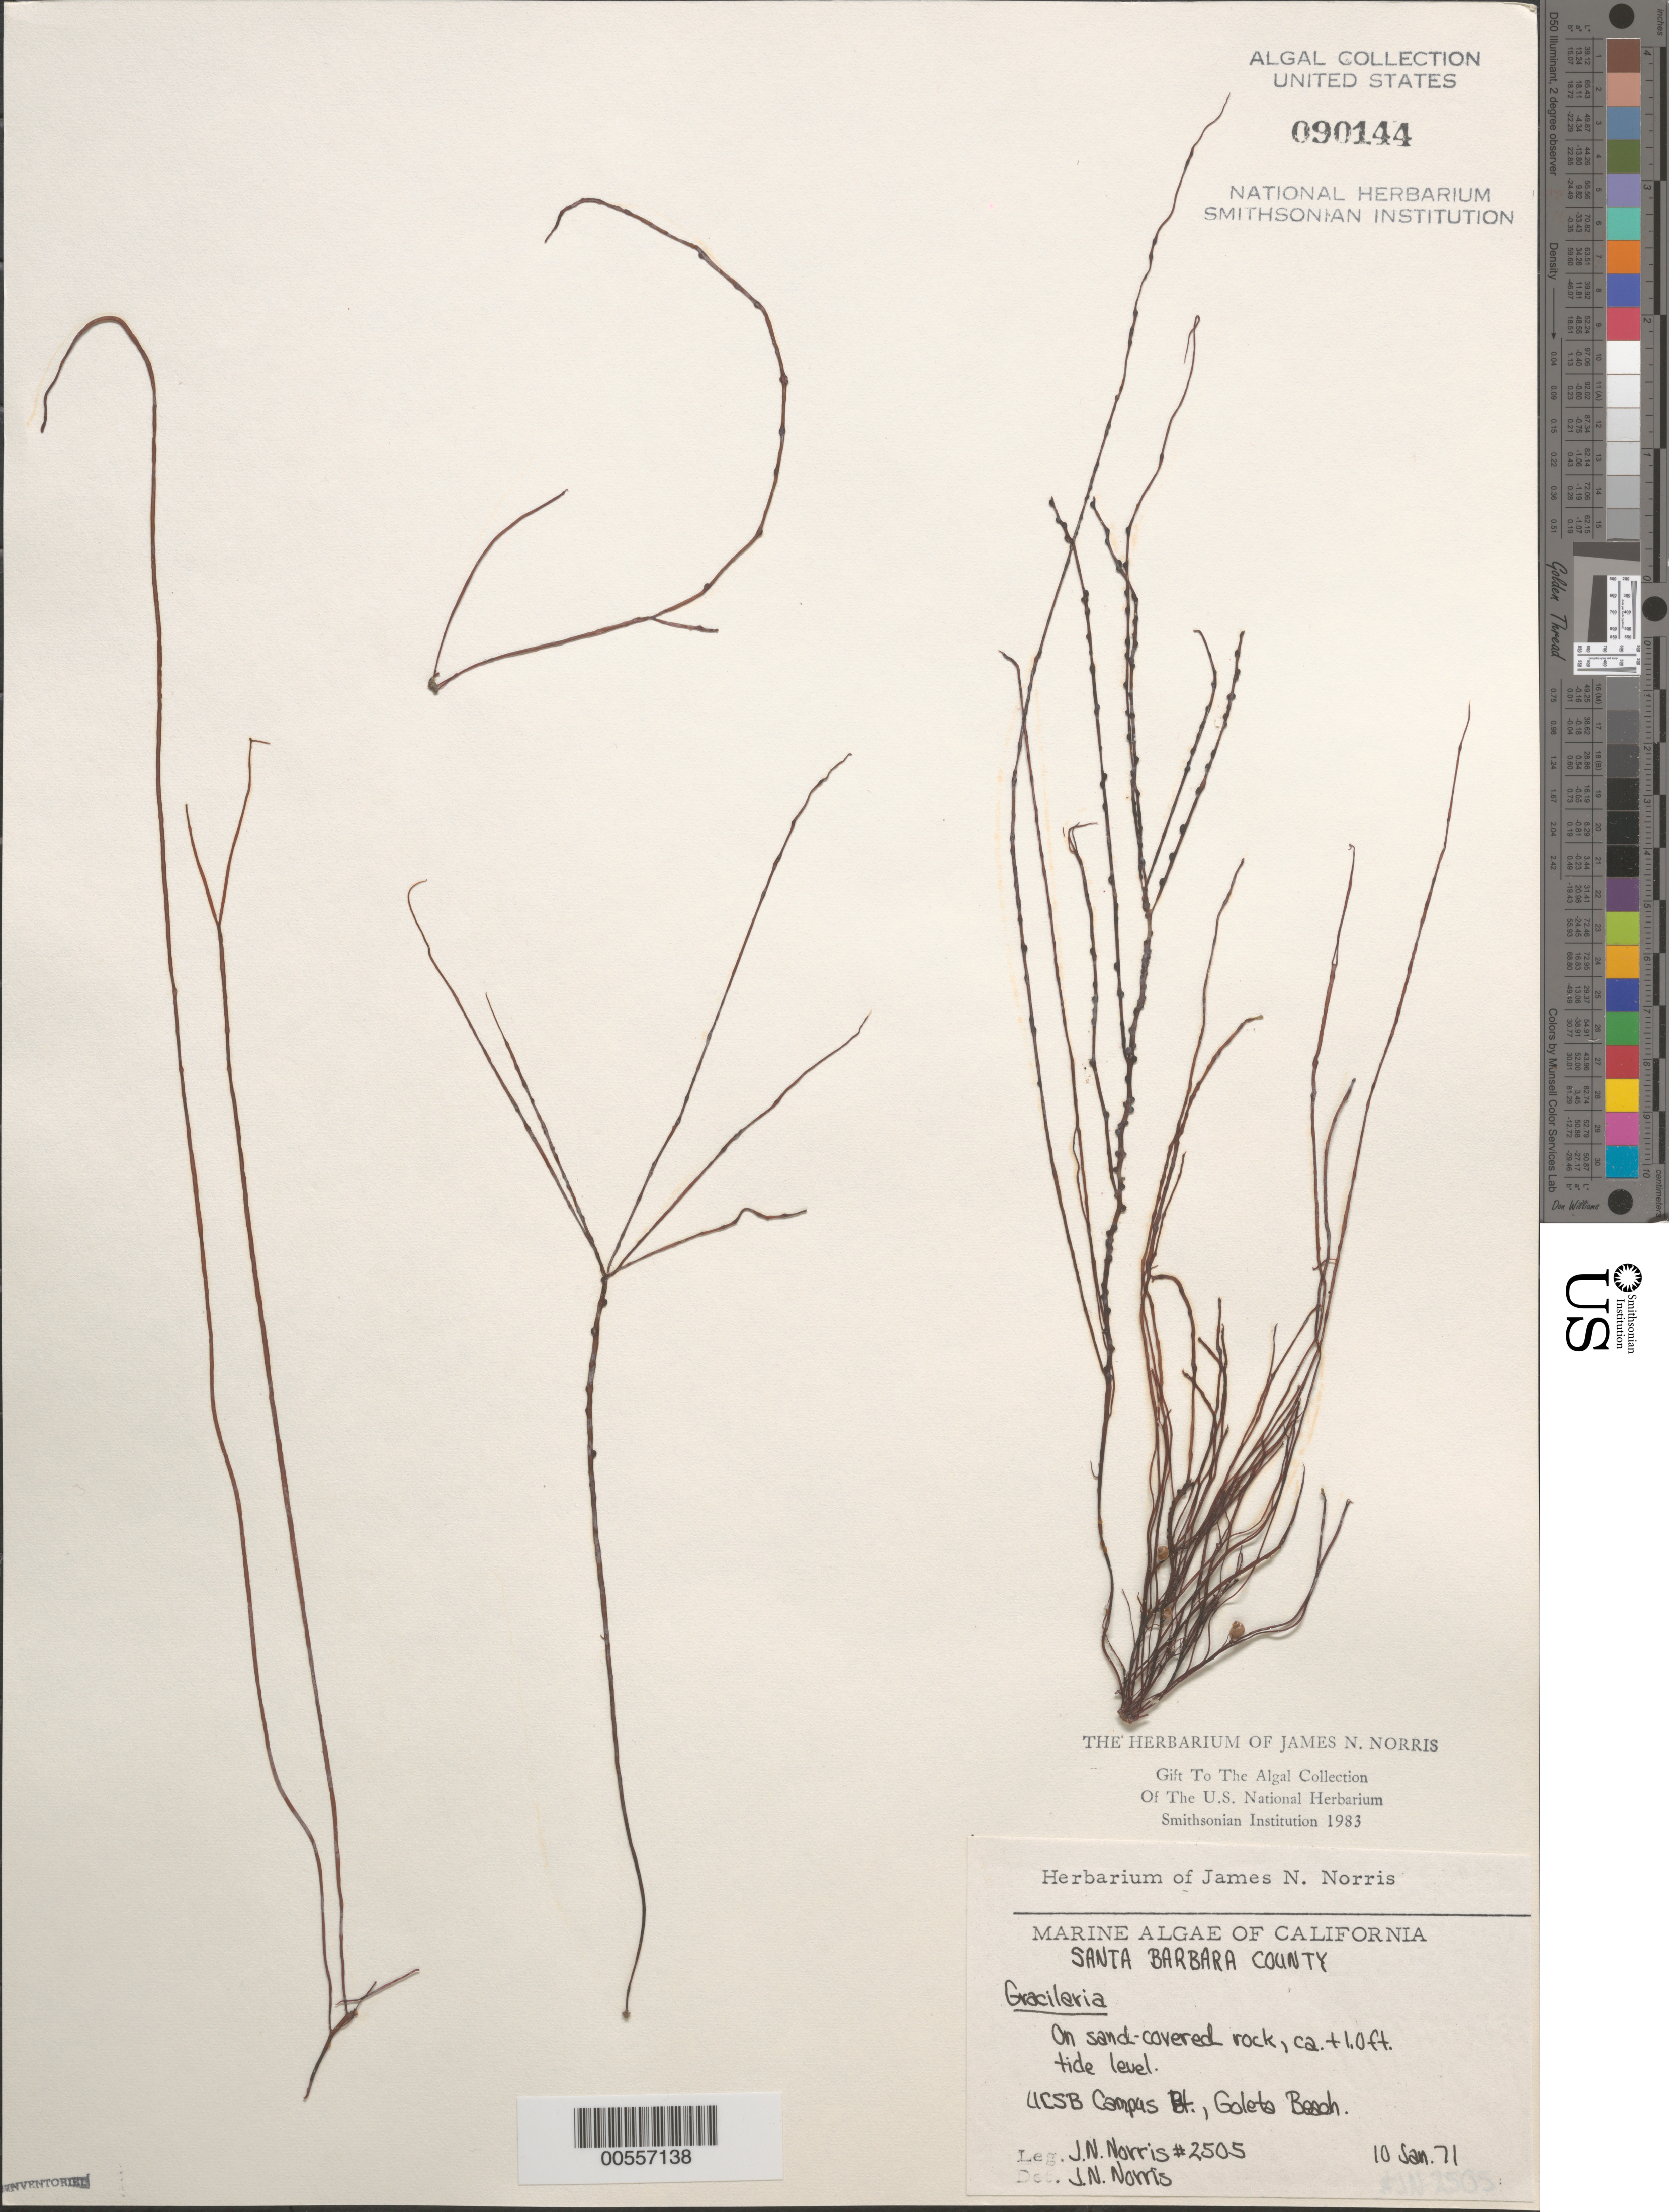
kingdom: Plantae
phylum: Rhodophyta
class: Florideophyceae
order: Gracilariales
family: Gracilariaceae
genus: Gracilaria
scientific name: Gracilaria sp.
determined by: Norris, James N.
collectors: J. N. Norris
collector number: JN-2505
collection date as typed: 10 Jan 1971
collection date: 1971-01-10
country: United States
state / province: California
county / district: Santa Barbara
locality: Campus Point, Goleta Beach, University of California Santa Barbara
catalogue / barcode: US 90144